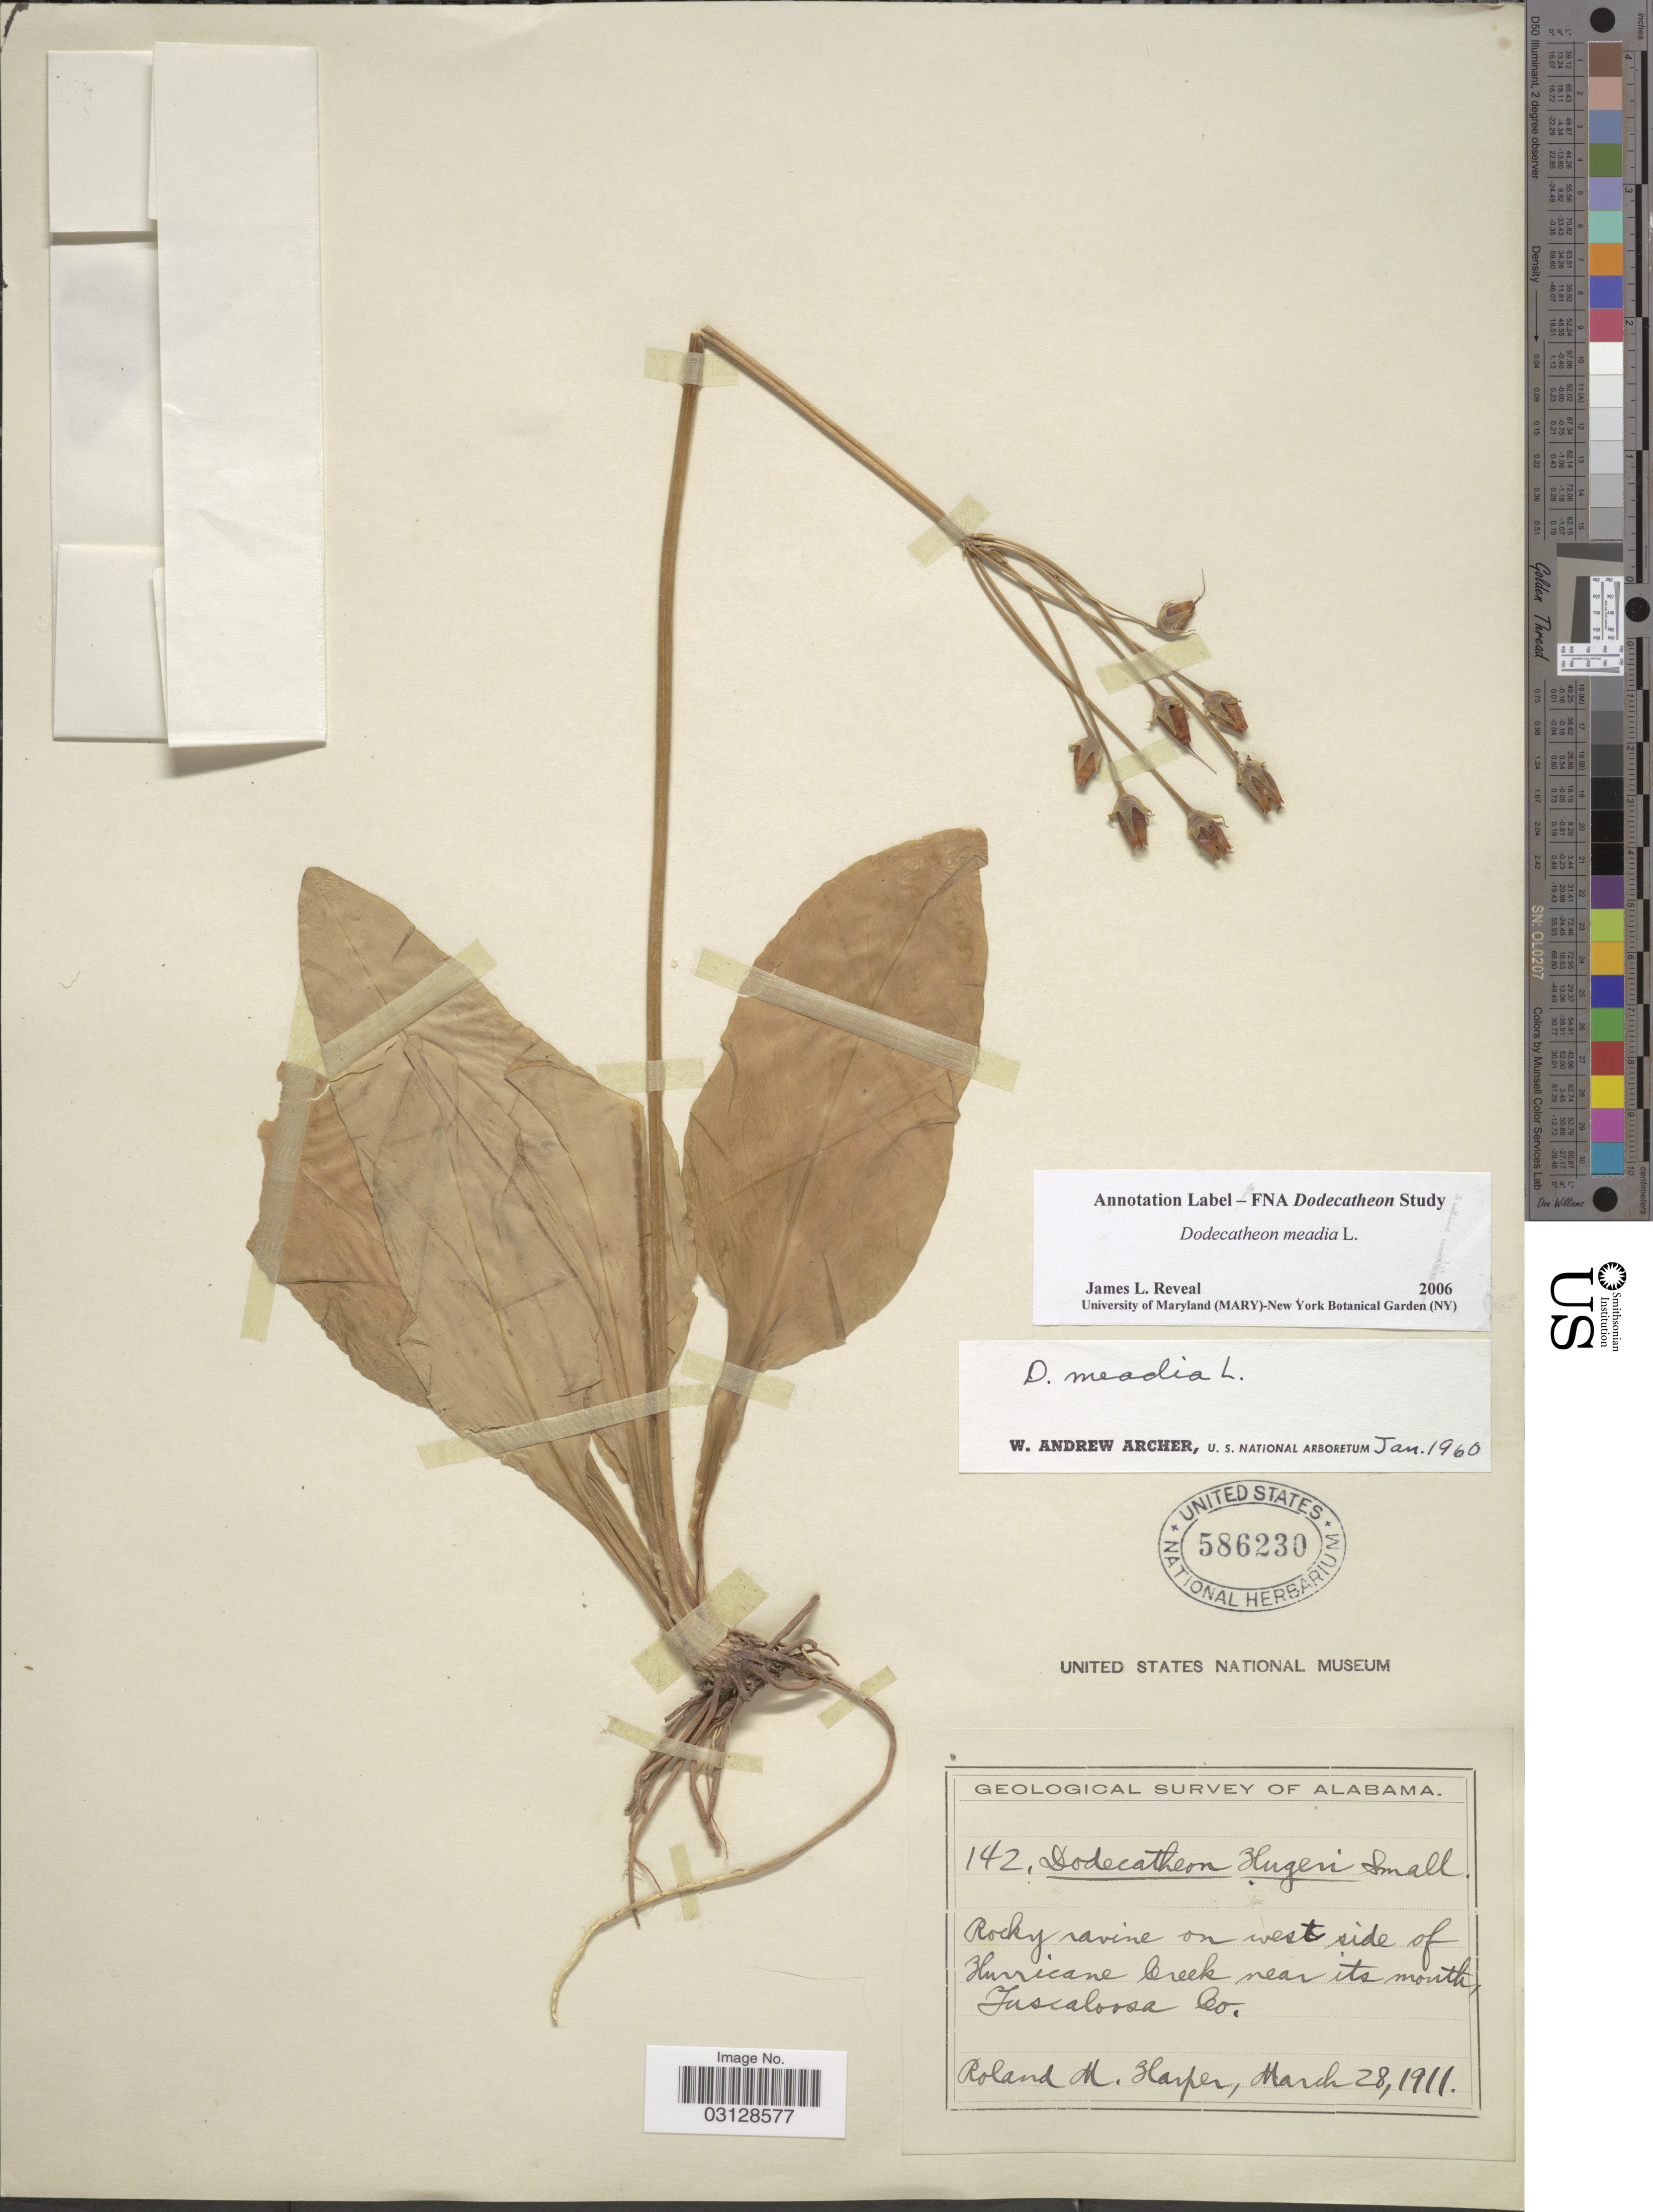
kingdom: Plantae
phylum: Tracheophyta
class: Magnoliopsida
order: Ericales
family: Primulaceae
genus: Dodecatheon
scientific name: Dodecatheon meadia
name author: L.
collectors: R. M. Harper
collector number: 142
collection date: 1911-03-28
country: United States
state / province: Alabama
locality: Rocky ravine on west side of Hurricane Creek near its mouth, Tuscaloosa Co.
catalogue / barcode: US 586230